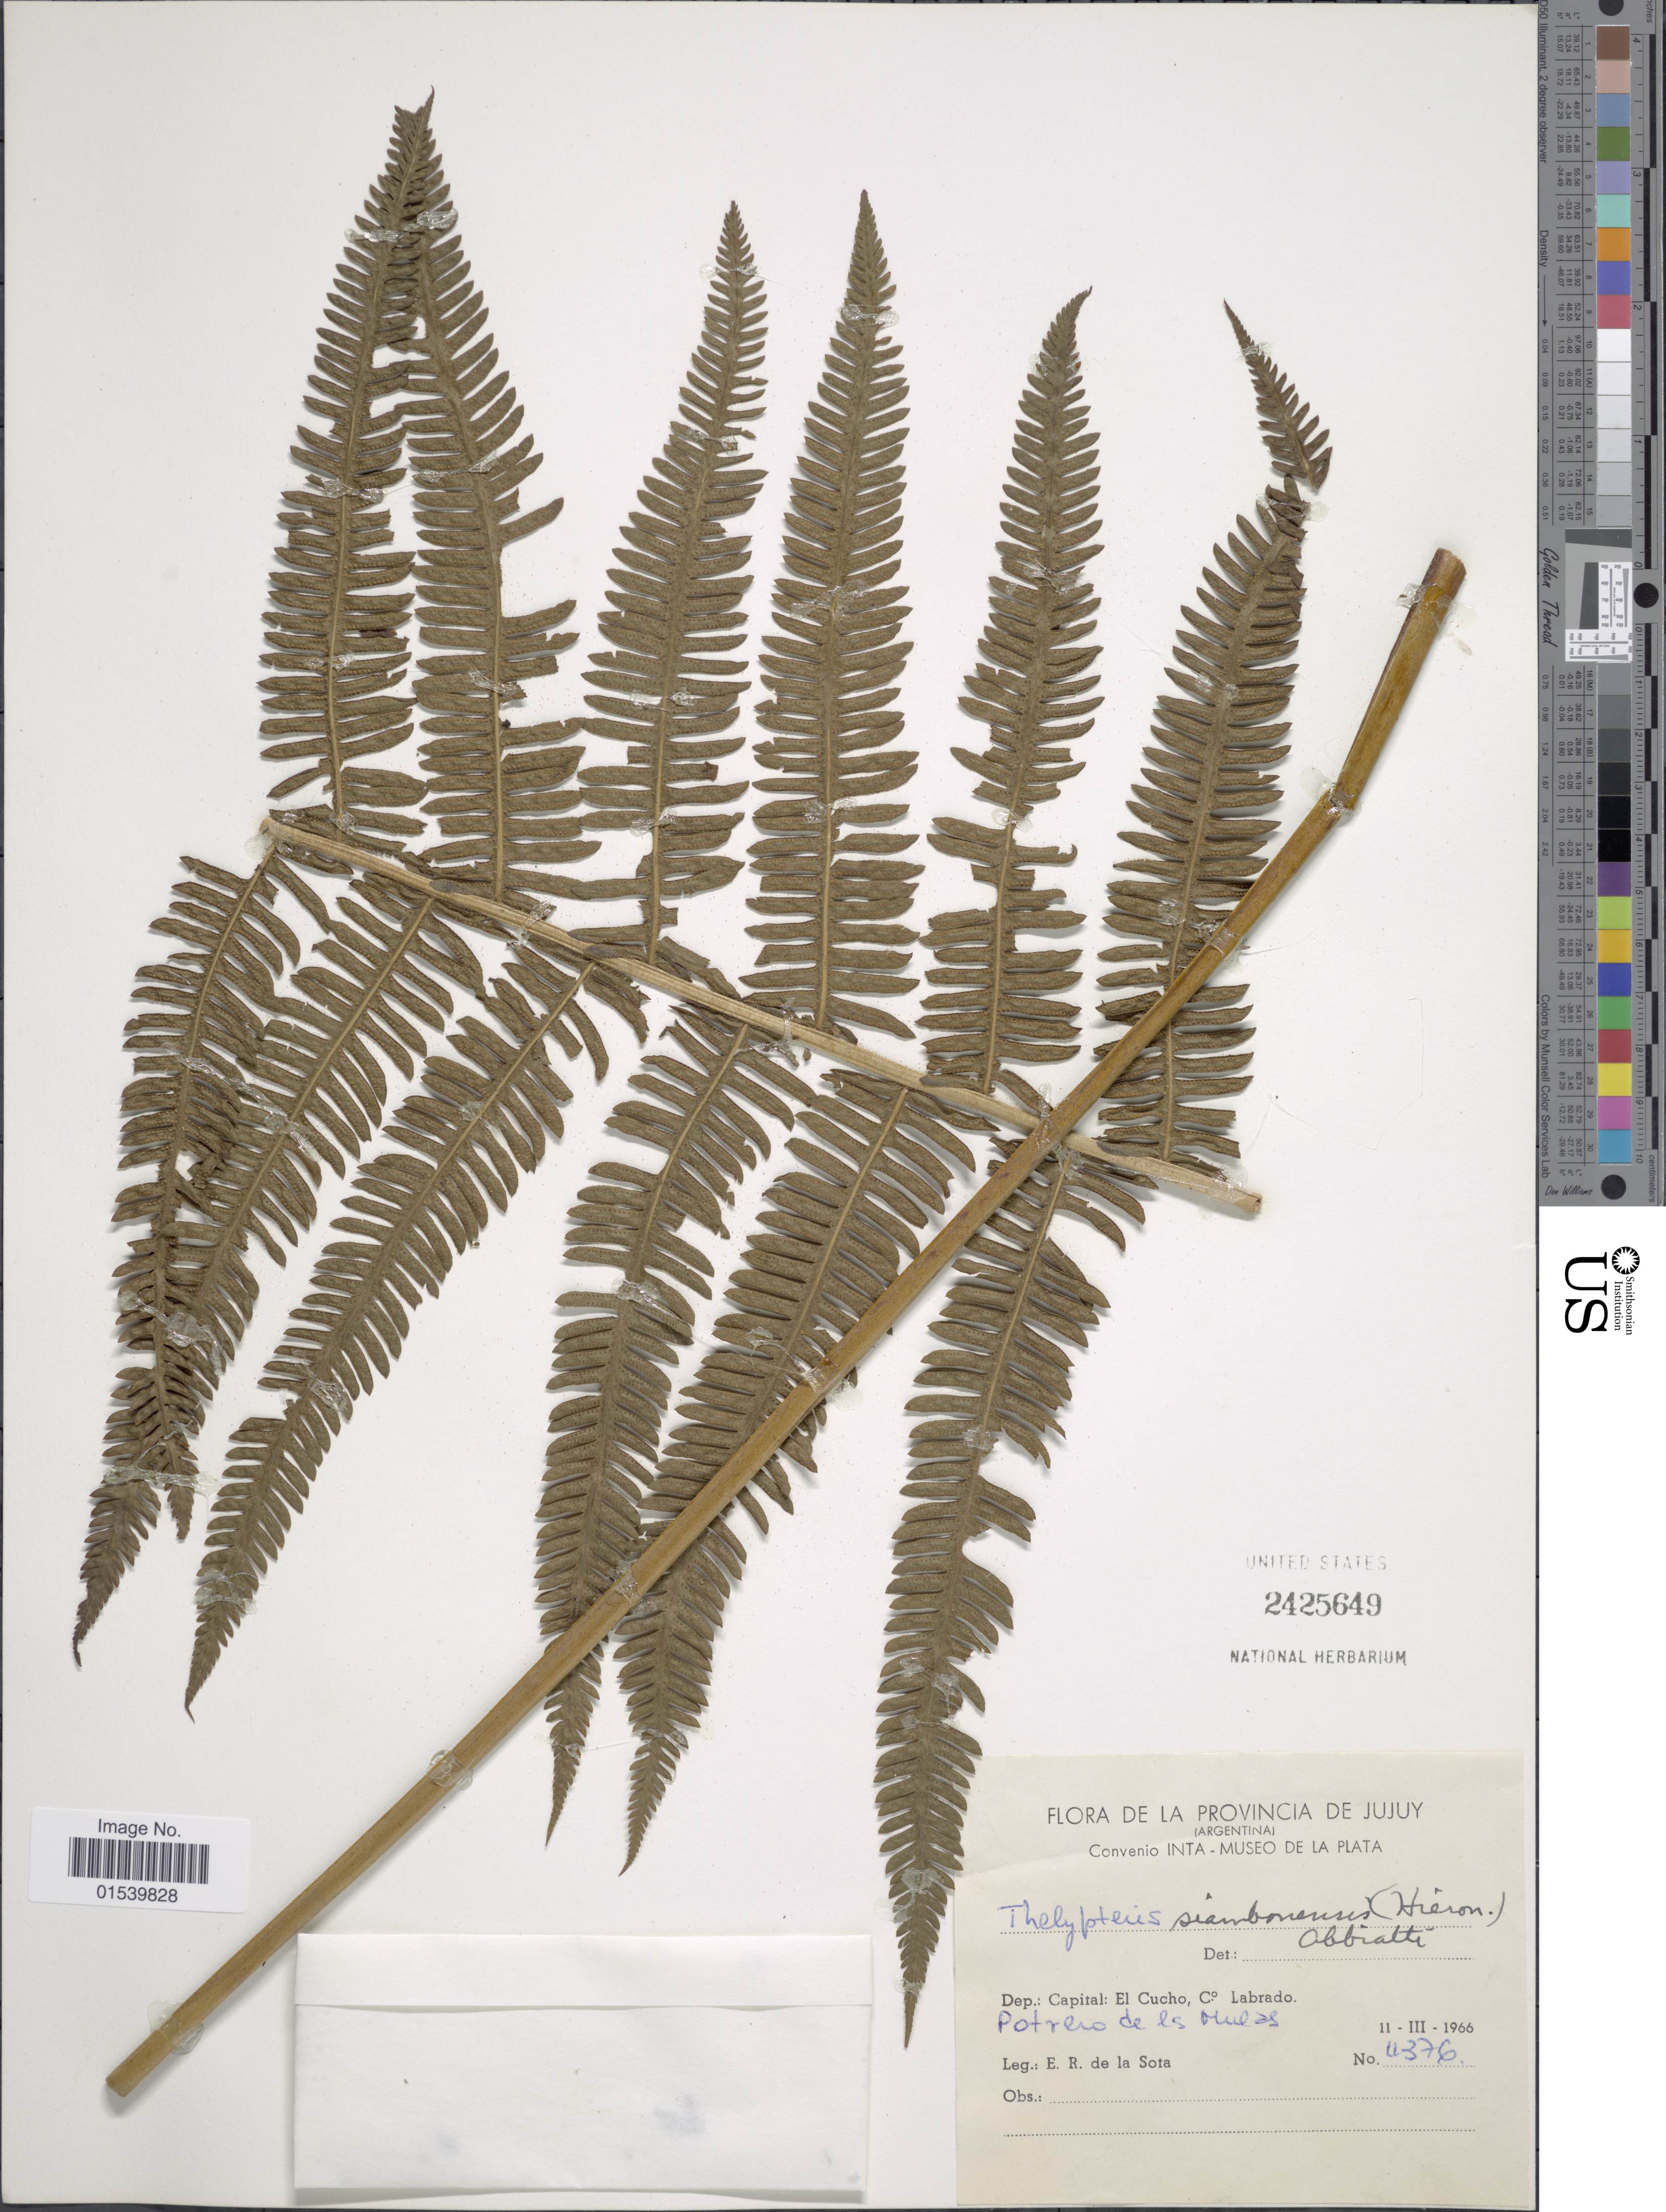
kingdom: Plantae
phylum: Tracheophyta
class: Polypodiopsida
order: Polypodiales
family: Thelypteridaceae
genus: Amauropelta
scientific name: Amauropelta achalensis (Hieron.) comb. nov., ined. 2015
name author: (Hieron.)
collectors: E. R. de la Sota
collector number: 4376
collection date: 1966-03-11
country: Argentina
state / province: Jujuy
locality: Convenio Inta-Museo de la Plata, Dep.: Capital: El Cucho, C° Labrado, potrero de las Mulas.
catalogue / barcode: US 2425649